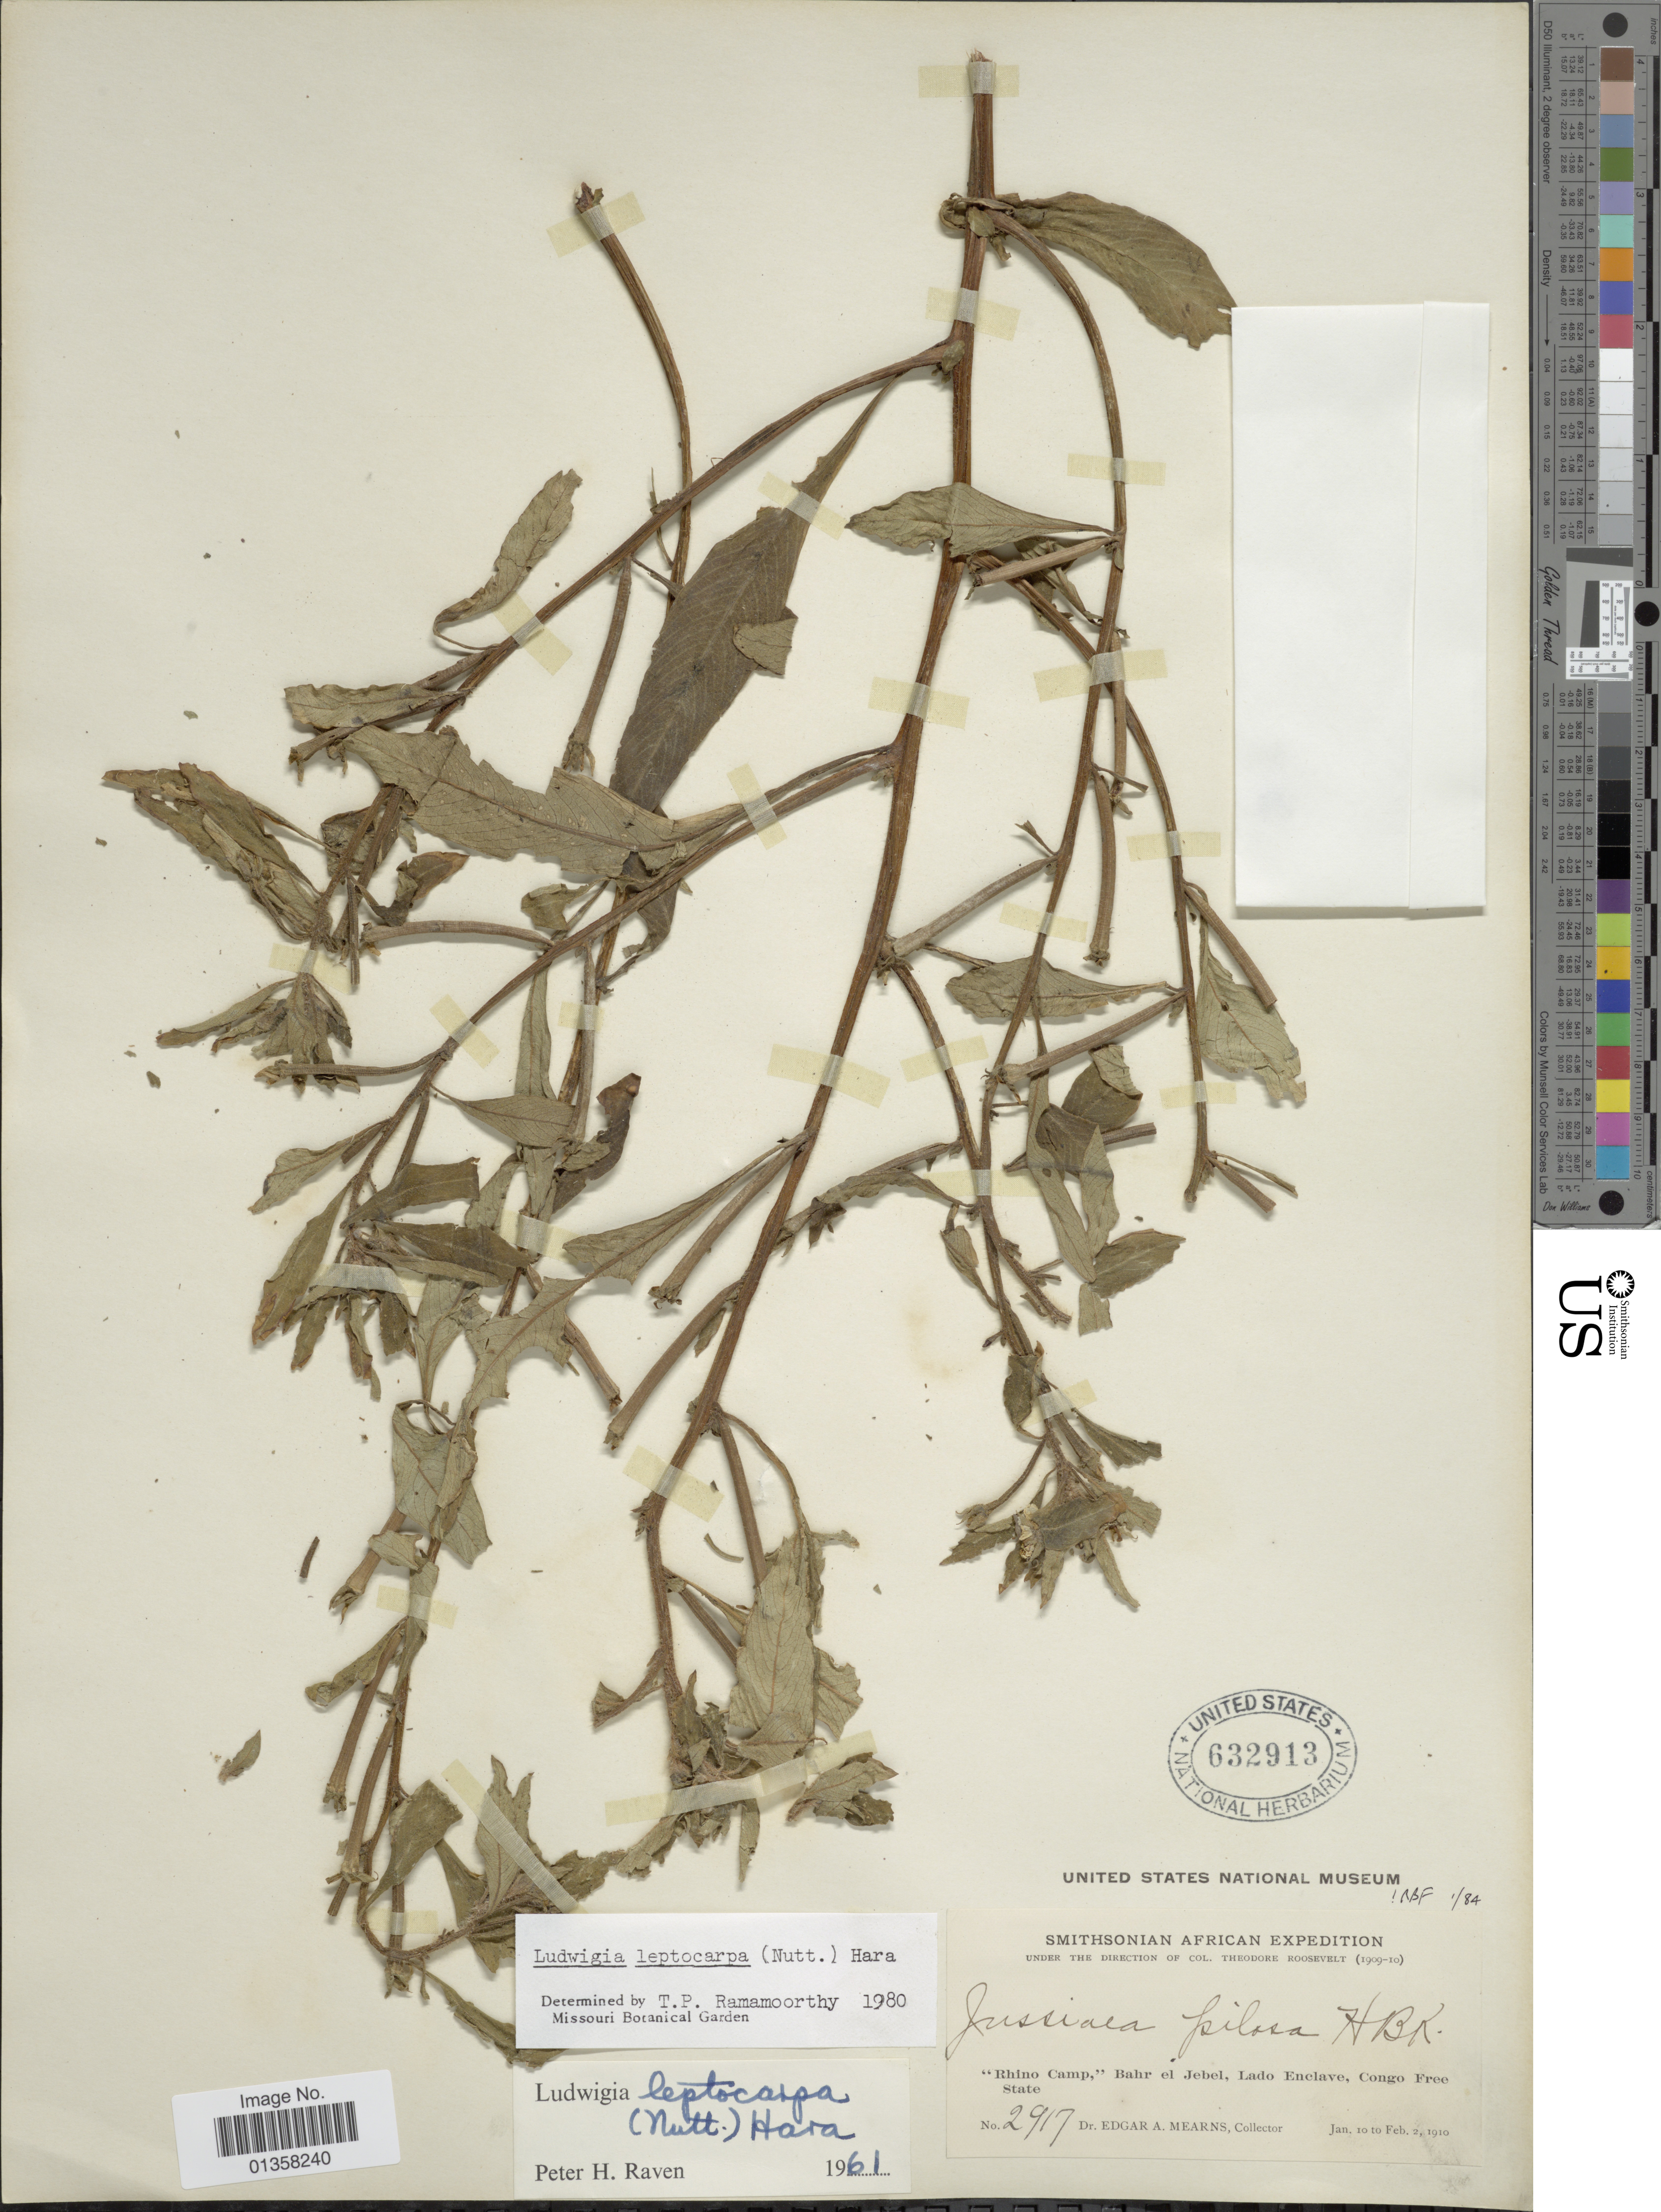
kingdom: Plantae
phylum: Tracheophyta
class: Magnoliopsida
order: Myrtales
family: Onagraceae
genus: Ludwigia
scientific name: Ludwigia leptocarpa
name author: (Nutt.) H. Hara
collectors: E. A. Mearns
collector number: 2917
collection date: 1910-01-10/1910-02-02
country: South Sudan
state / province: Central Equatoria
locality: Rhino Camp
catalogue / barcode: US 632913